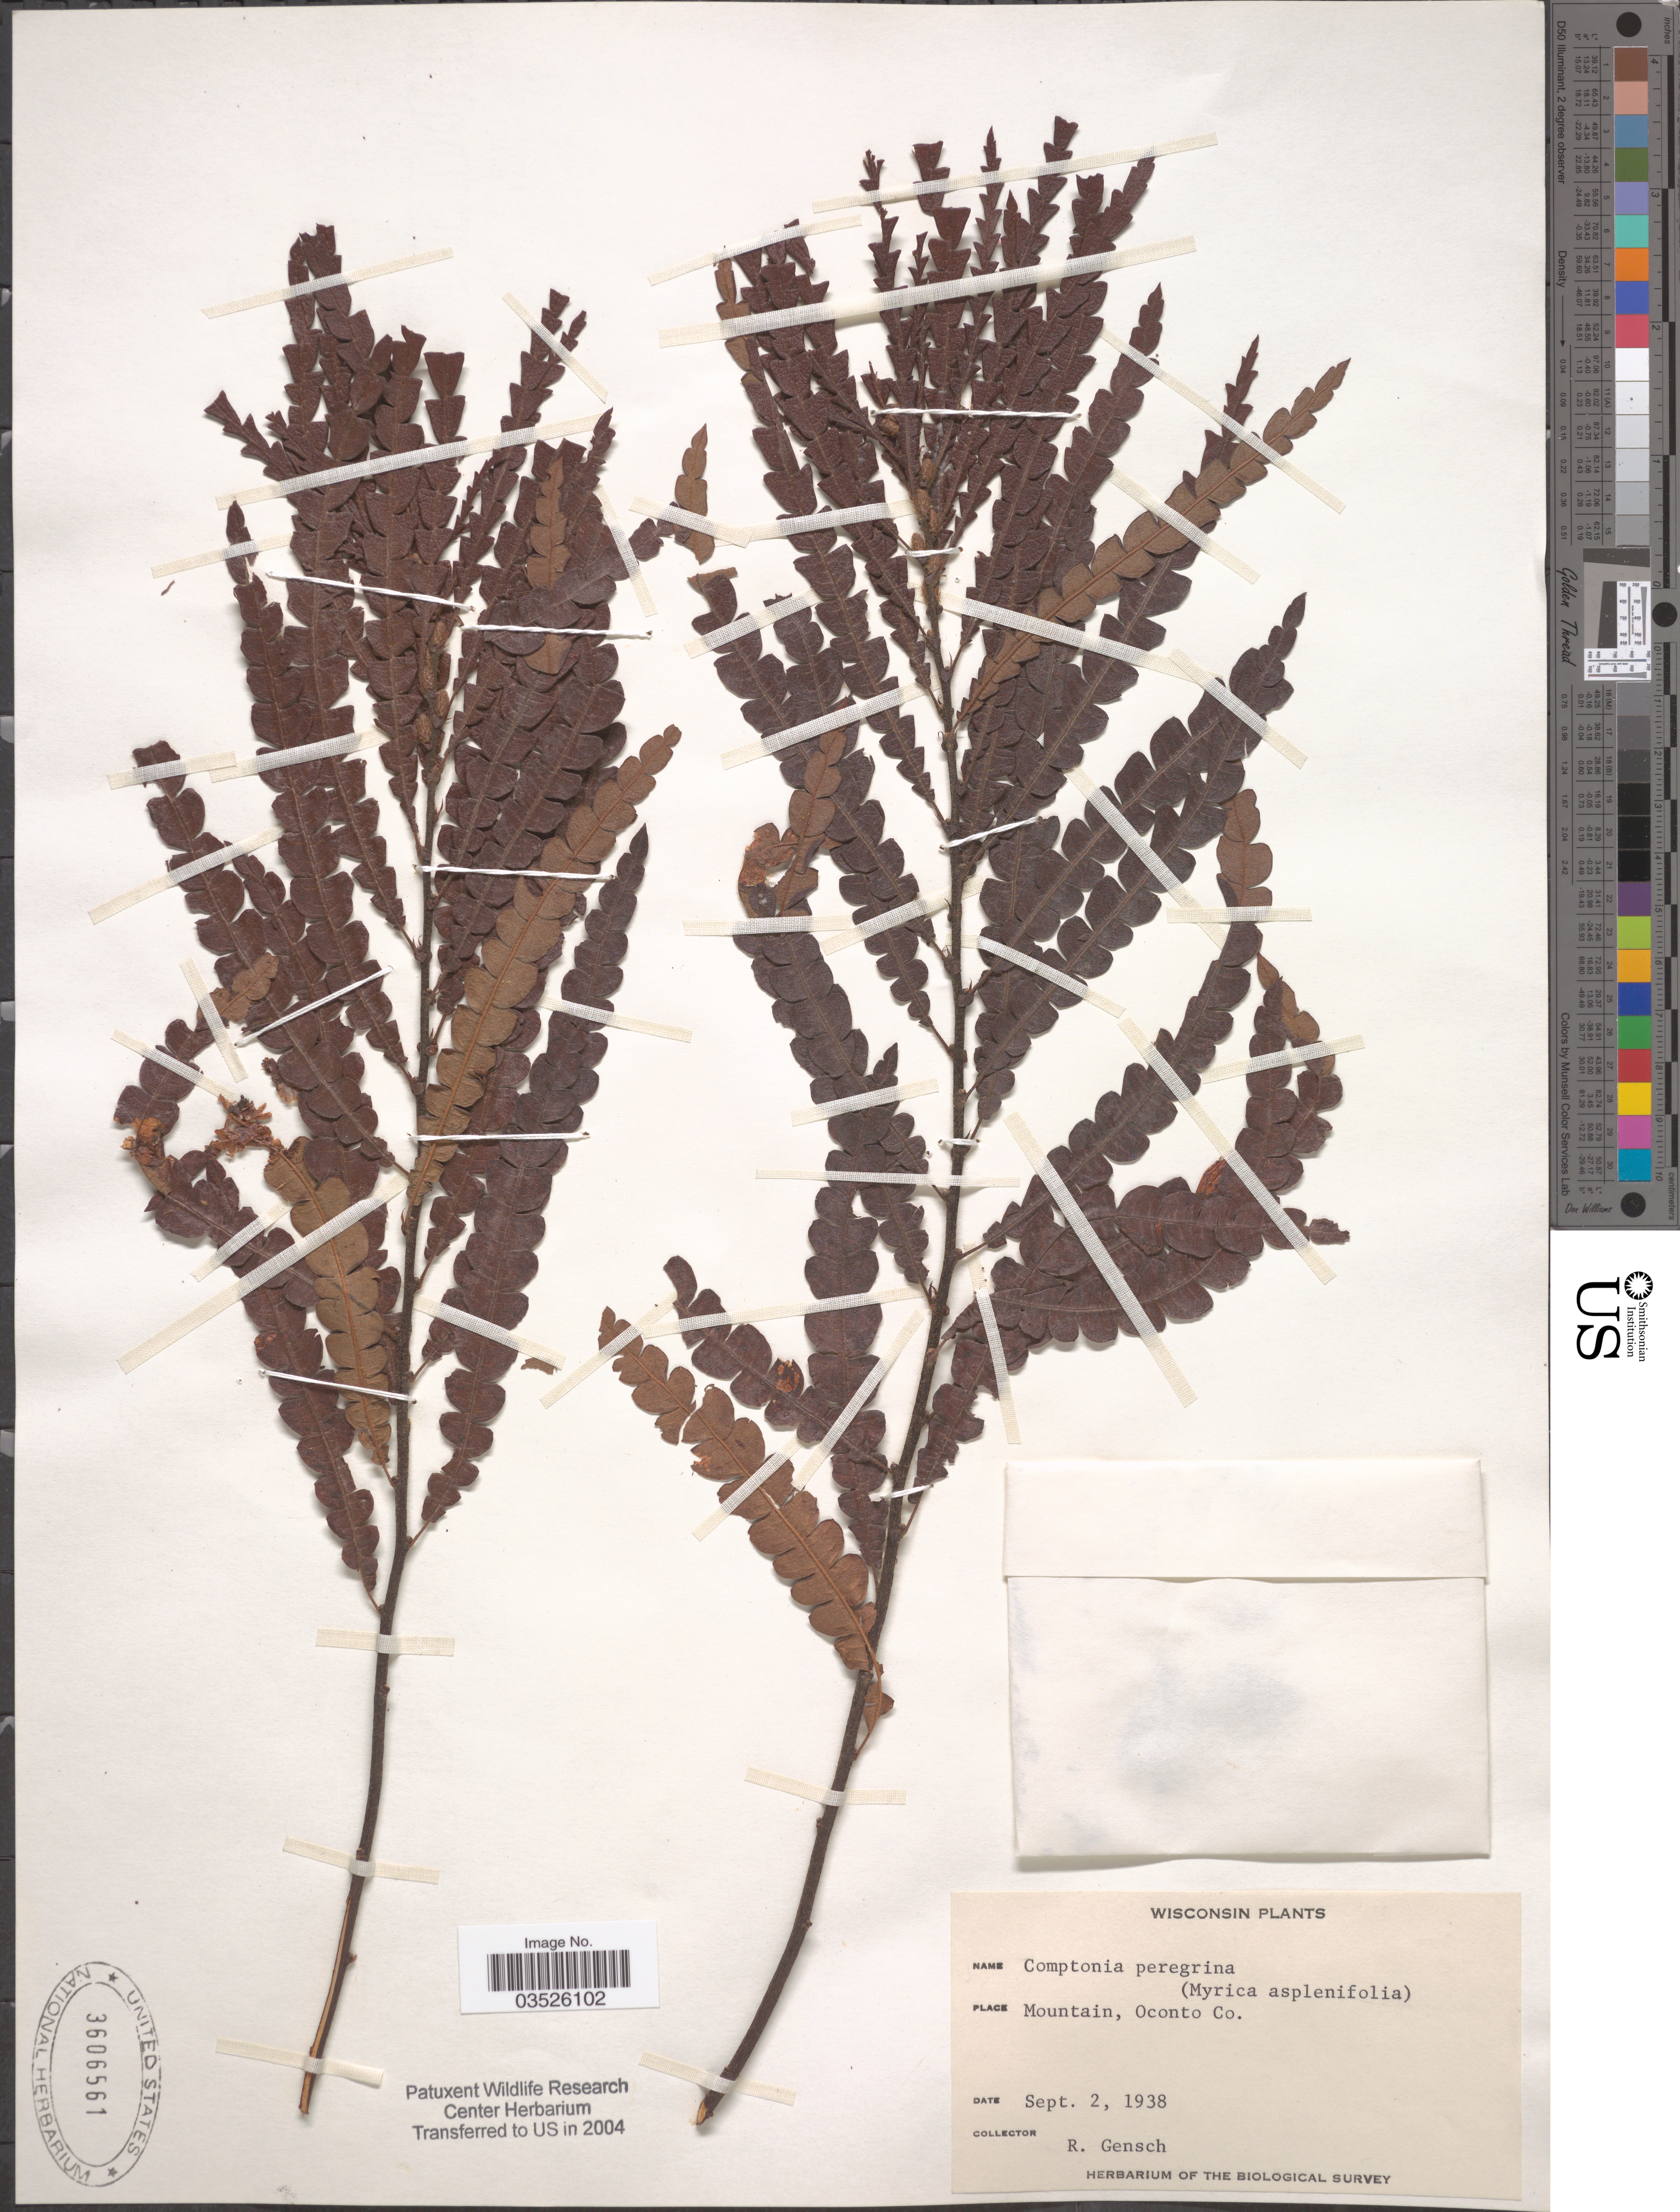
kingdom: Plantae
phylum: Tracheophyta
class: Magnoliopsida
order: Fagales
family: Myricaceae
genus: Comptonia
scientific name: Comptonia peregrina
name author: (L.) J.M. Coult.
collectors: R. Gensch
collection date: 1938-09-02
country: United States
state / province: Wisconsin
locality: Mountain, Oconto Co.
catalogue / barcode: US 3606561